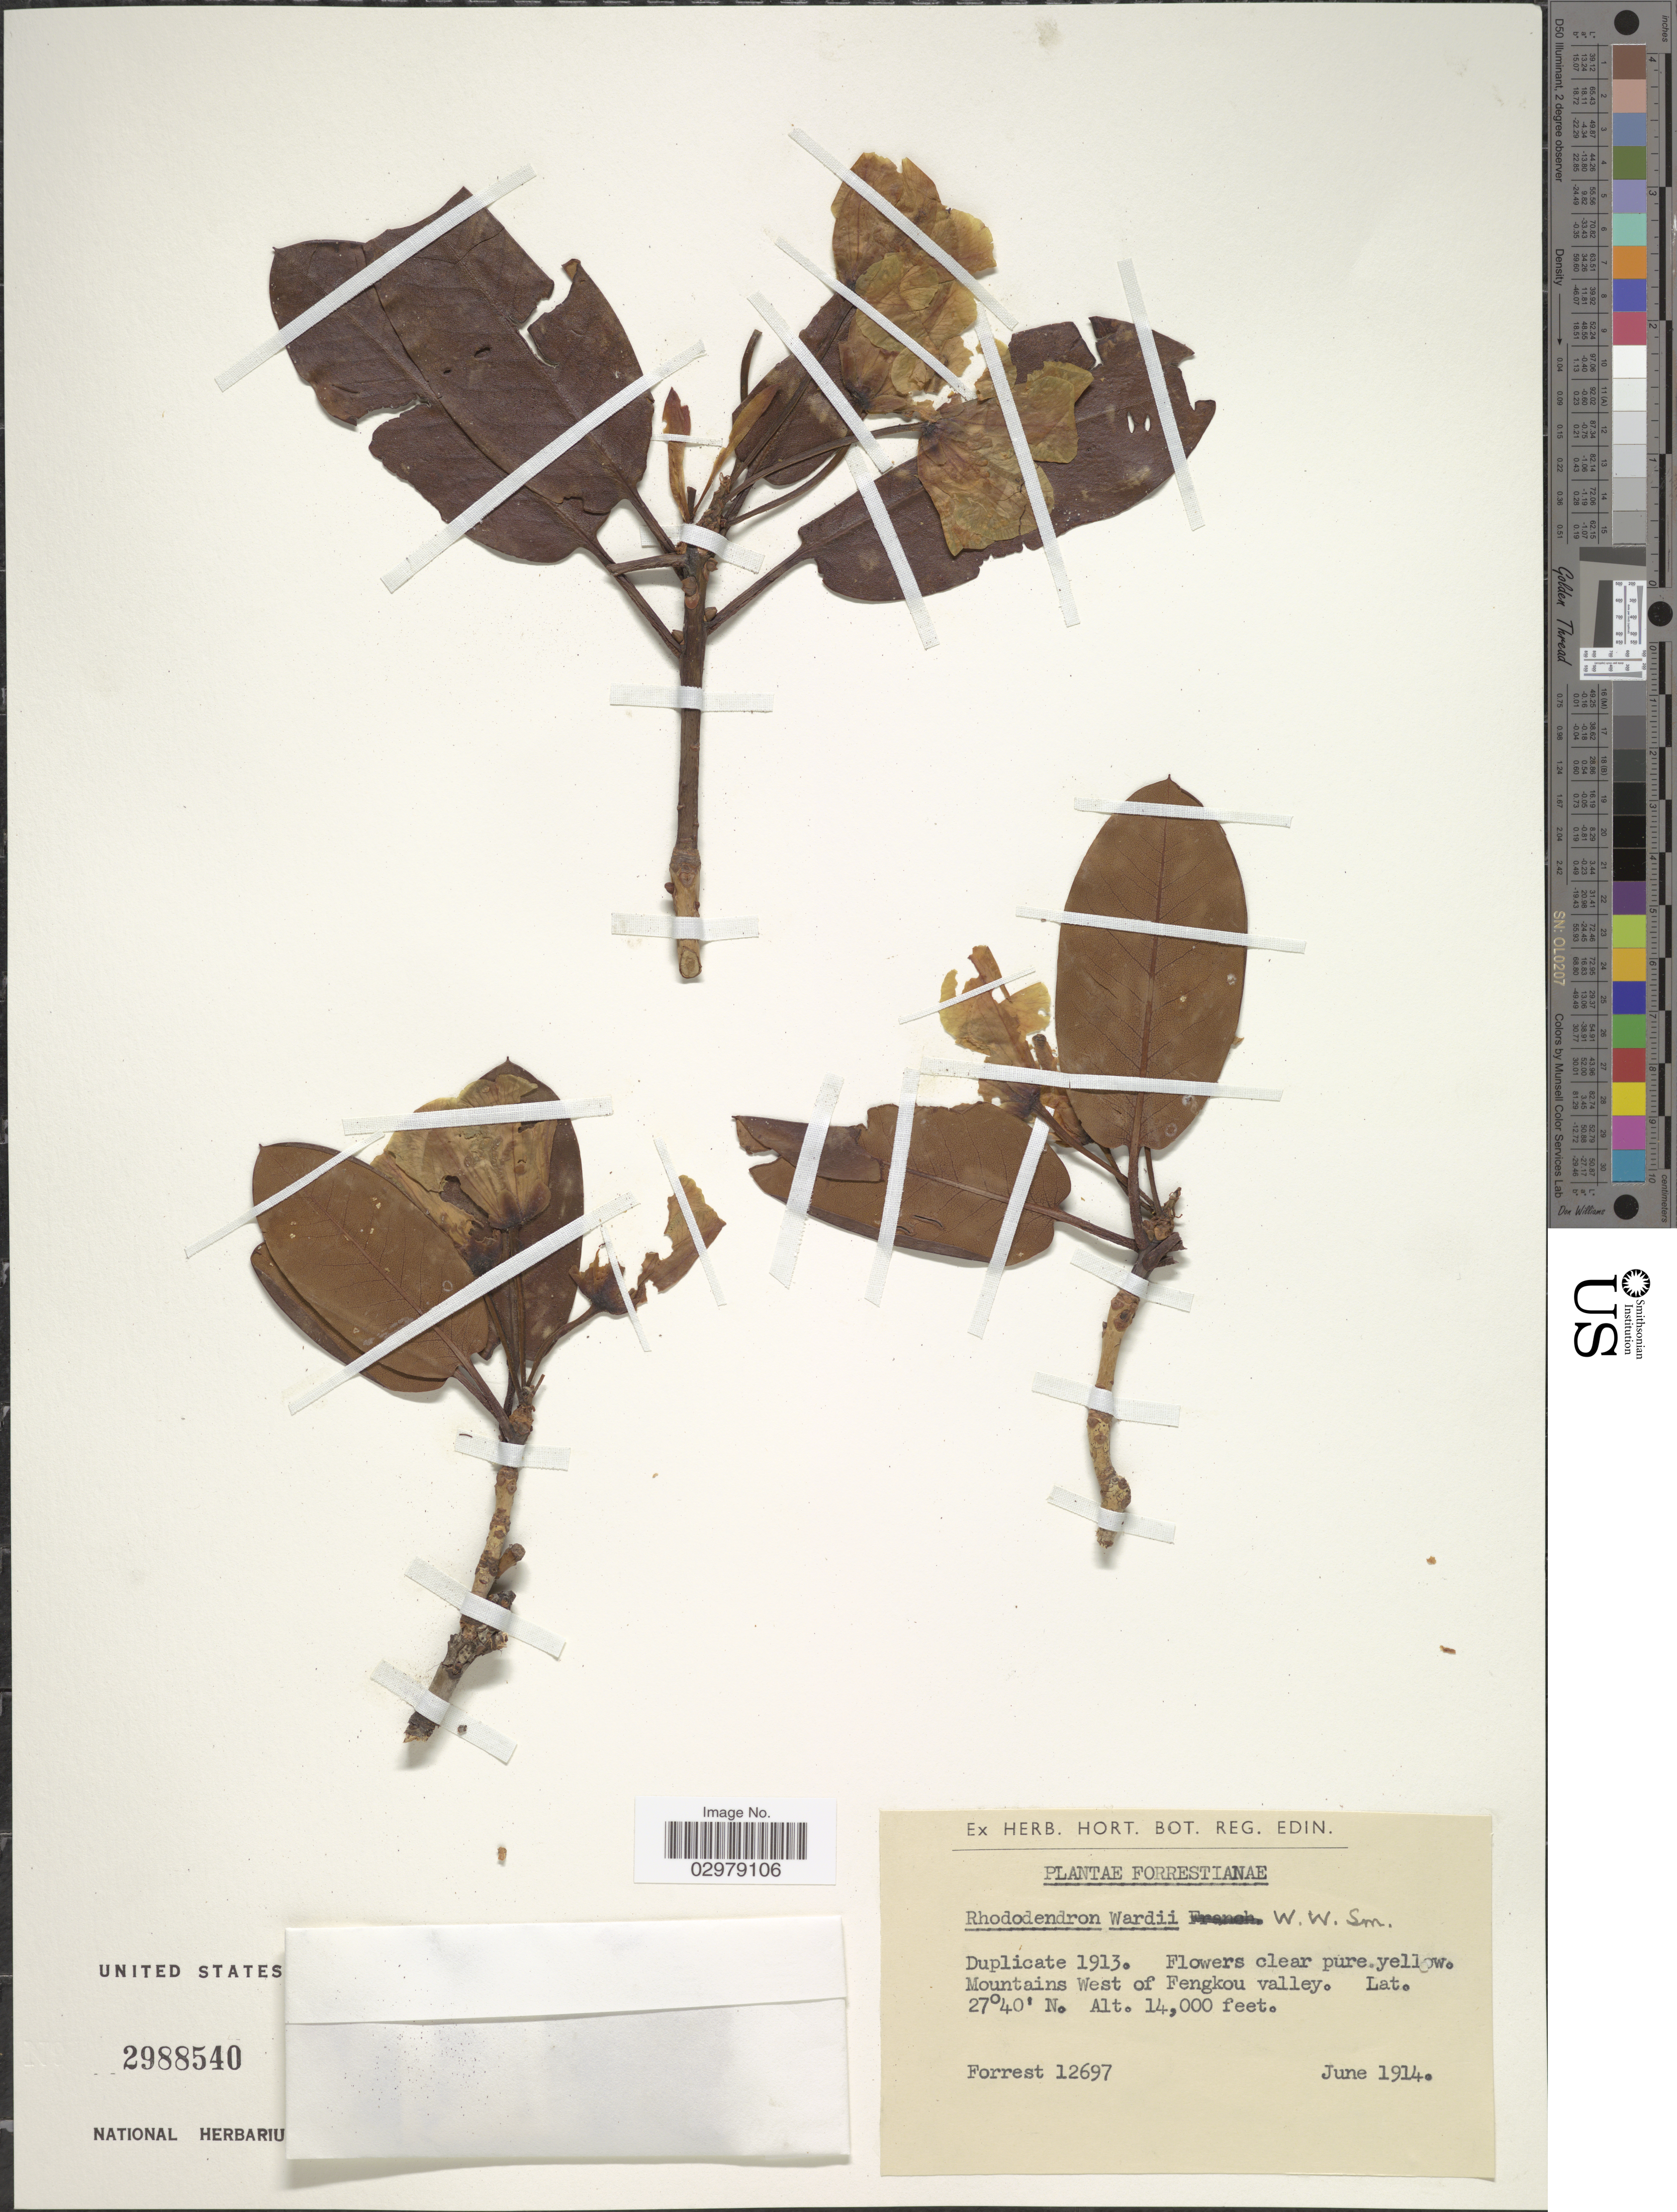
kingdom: Plantae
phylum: Tracheophyta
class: Magnoliopsida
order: Ericales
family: Ericaceae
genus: Rhododendron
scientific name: Rhododendron wardii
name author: W.W. Sm.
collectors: -. Forrest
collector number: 12697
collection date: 1914-06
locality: Mountains West of Fengkou valley.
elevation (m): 4267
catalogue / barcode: US 2988540